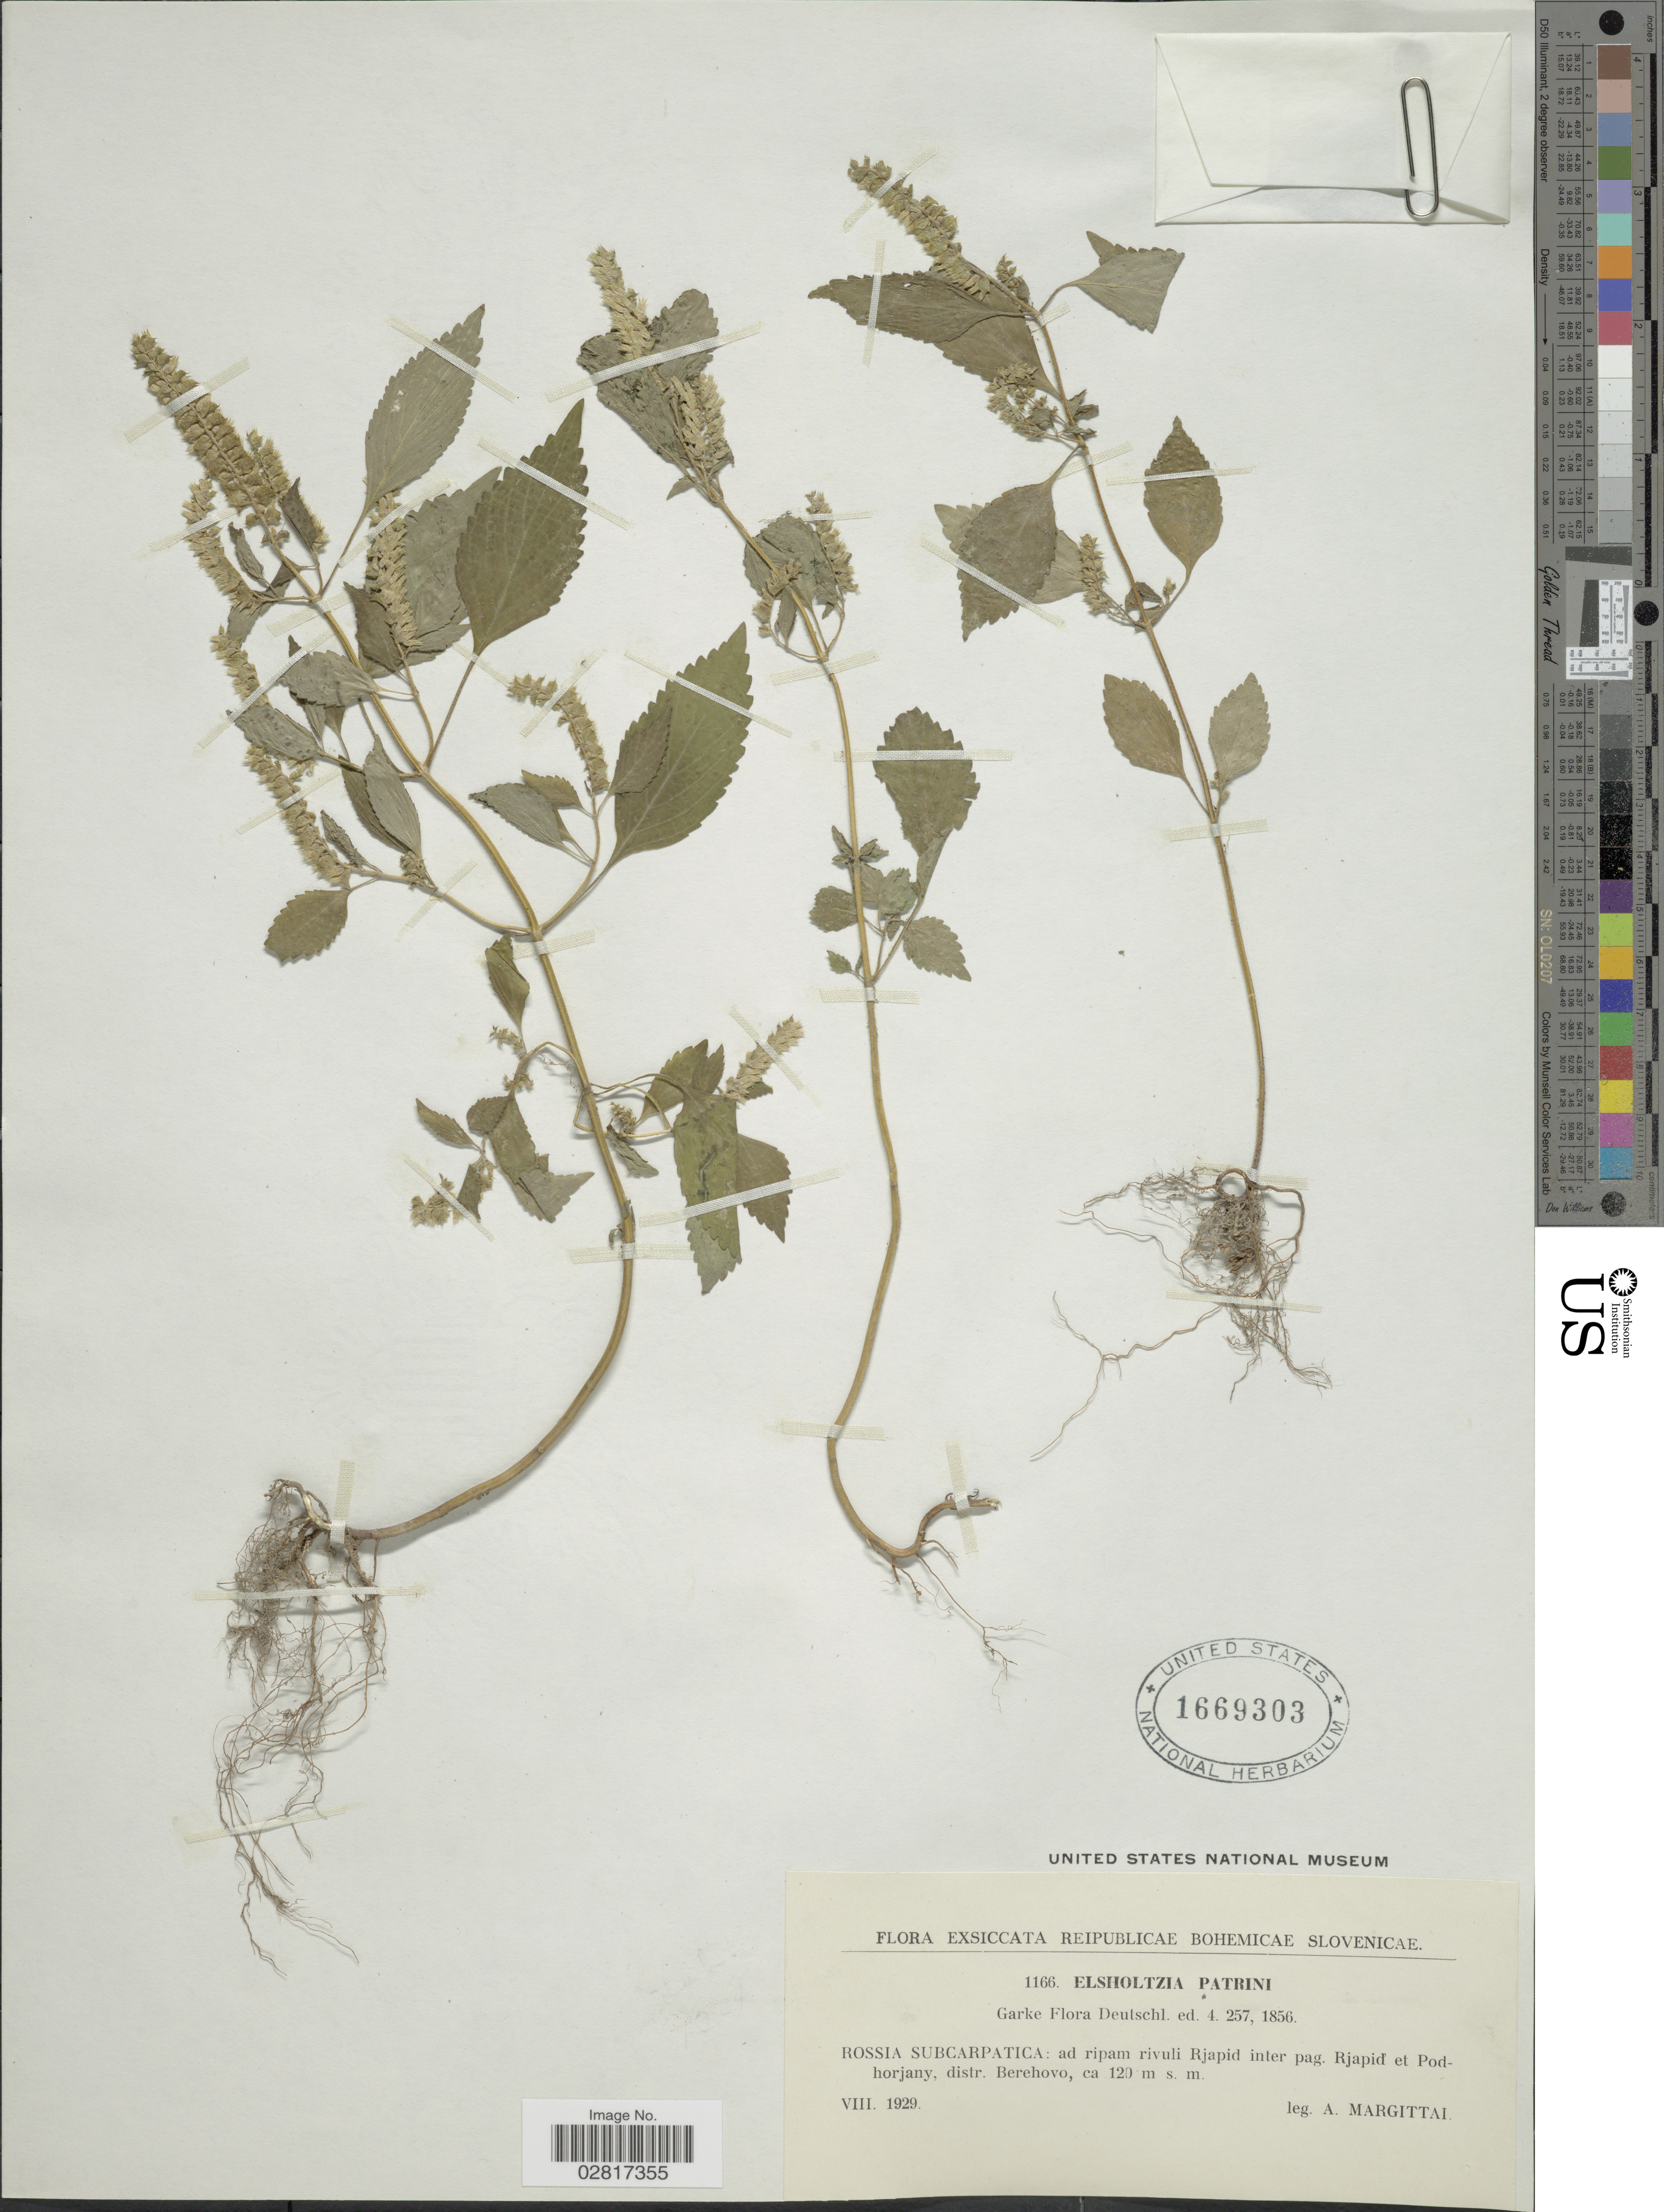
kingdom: Plantae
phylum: Tracheophyta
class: Magnoliopsida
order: Lamiales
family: Lamiaceae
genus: Elsholtzia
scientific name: Elsholtzia patrinii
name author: (Lepech.) Garcke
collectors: A. Margittai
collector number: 1166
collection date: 1929-08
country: Ukraine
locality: Reipublicae Bohemicae Slovenicae. Rossia Subcarpatica: ad ripam Rjapid inter pag. Rjapid et Pod-horjany, distr. Berehovo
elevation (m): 120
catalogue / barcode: US 1669303